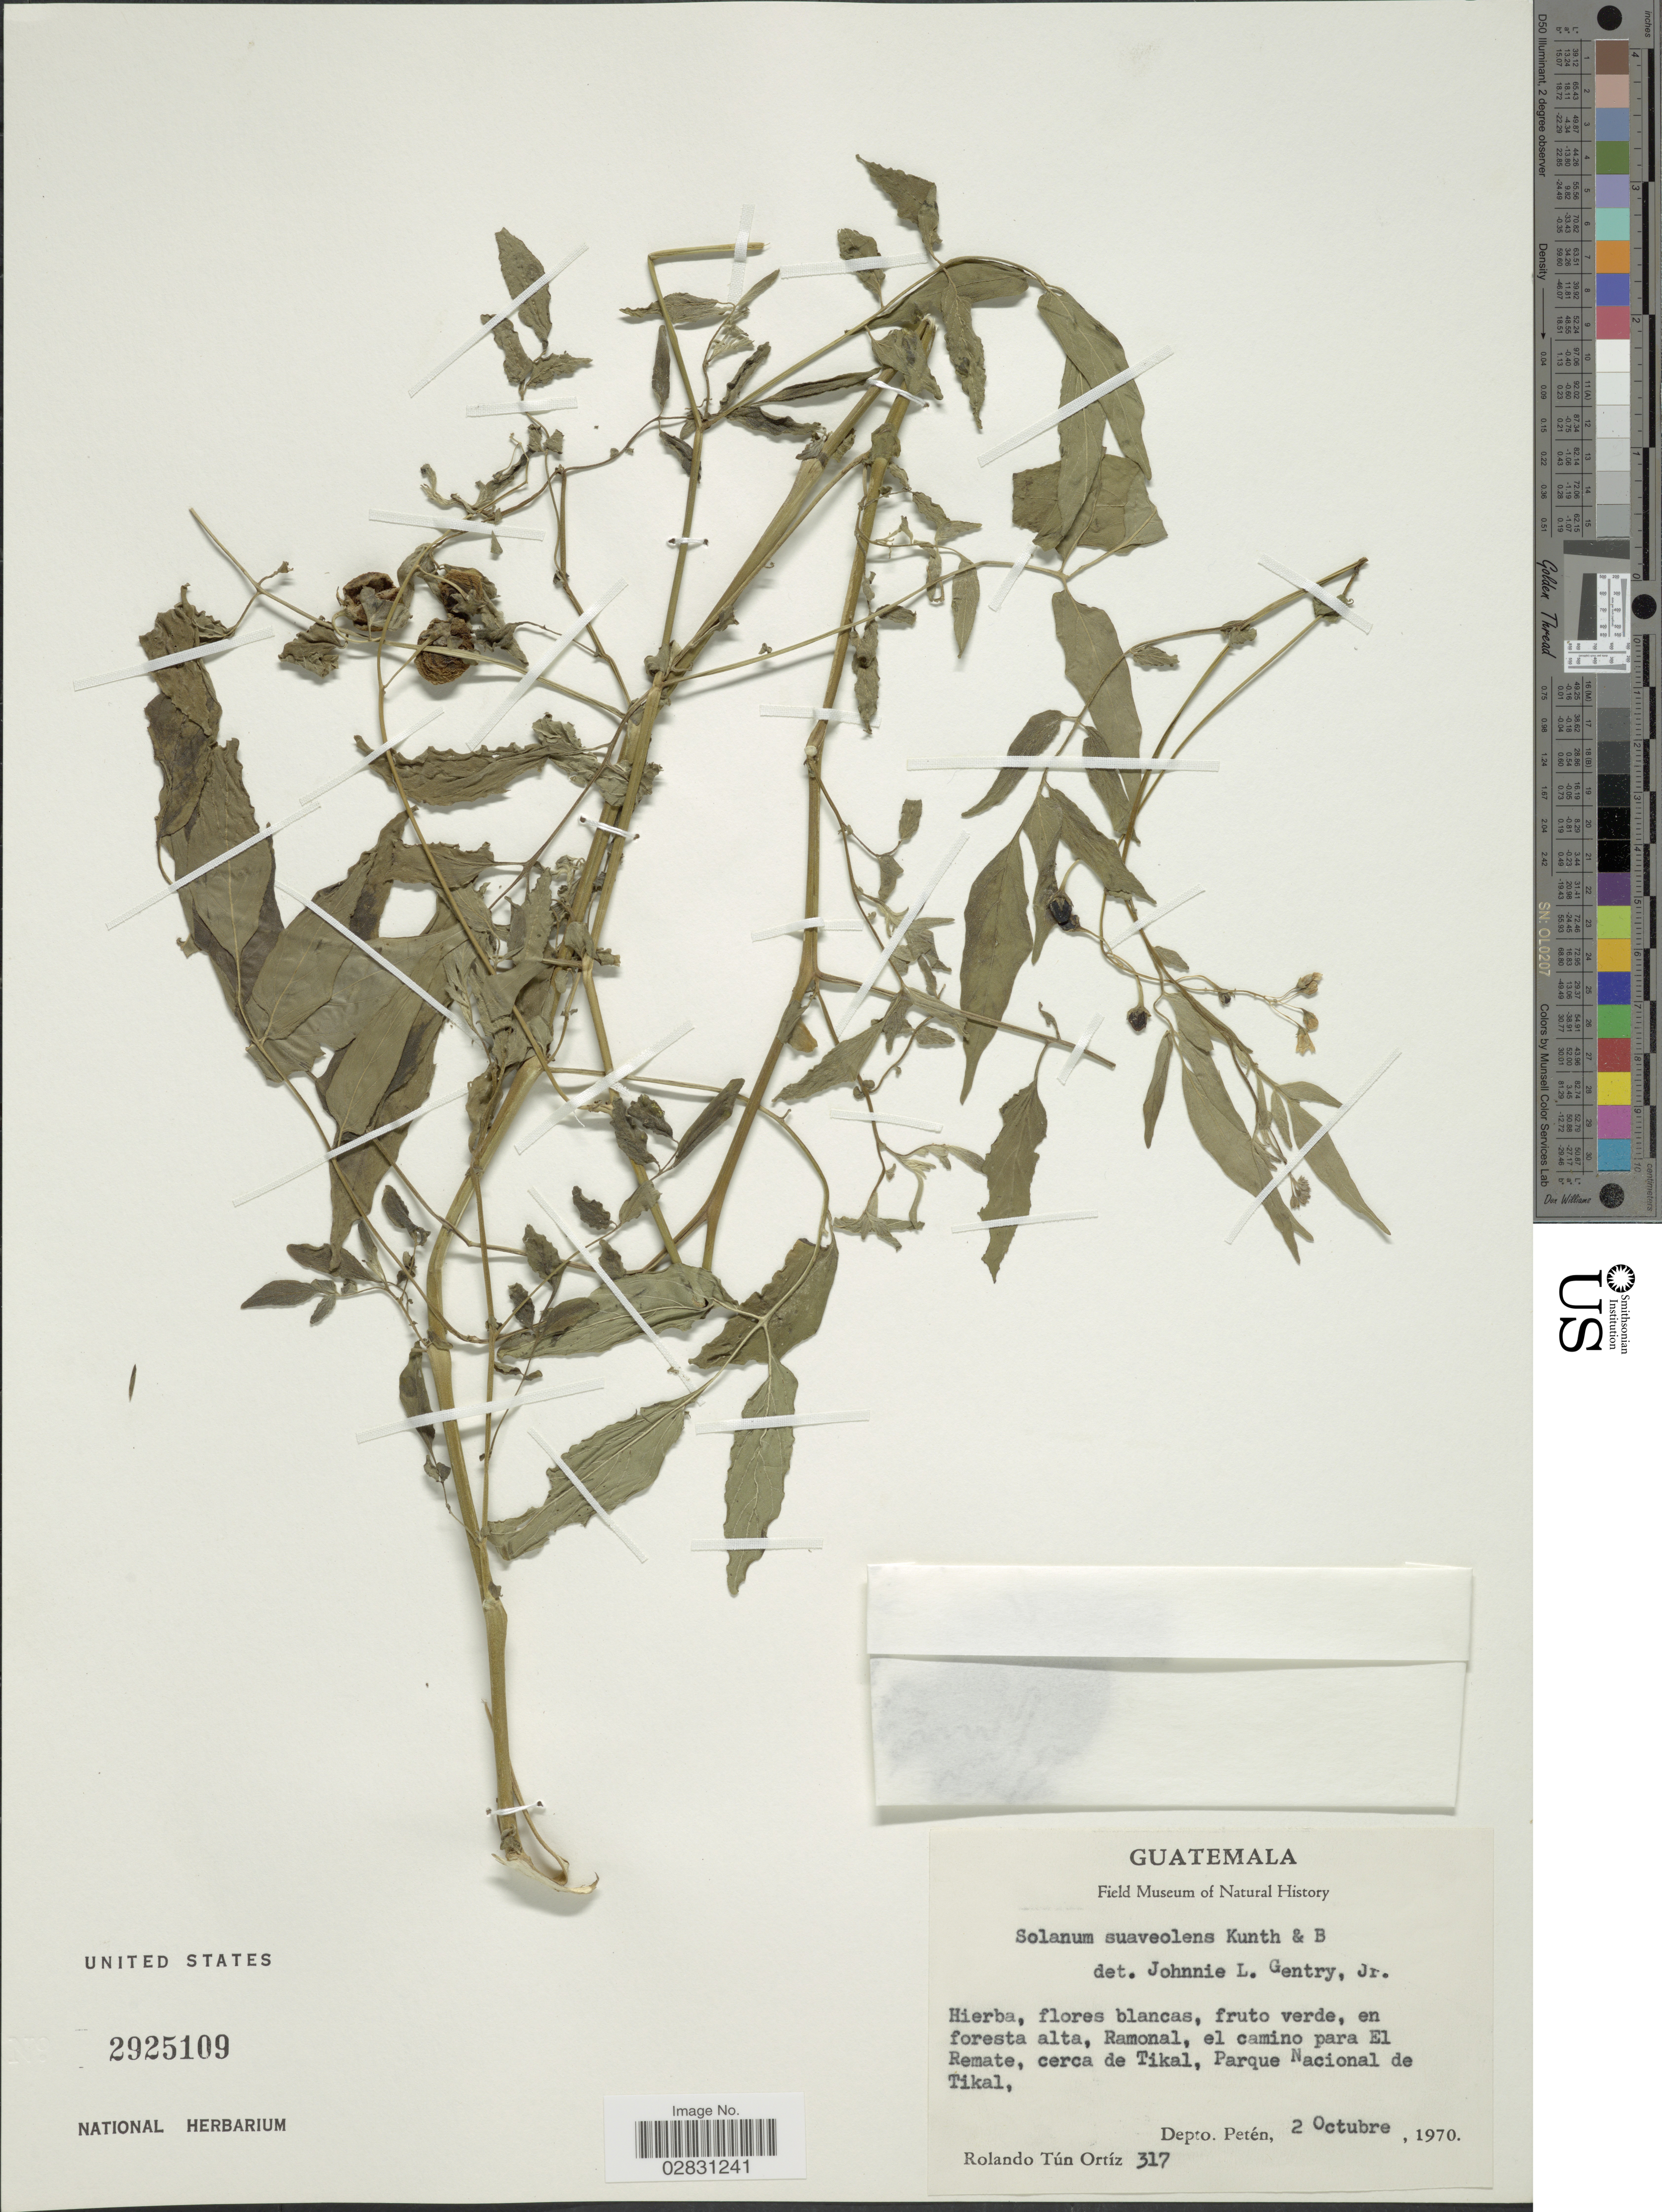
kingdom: Plantae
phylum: Tracheophyta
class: Magnoliopsida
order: Solanales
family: Solanaceae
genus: Solanum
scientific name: Solanum suaveolens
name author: Kunth & C.D. Bouché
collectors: R. T. Ortíz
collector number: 317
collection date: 1970-10-02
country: Guatemala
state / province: El Petén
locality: Ramonal, el camino para El Remate, cerca de Tikal, Parque Nacional de Tikal, Depto. Petén.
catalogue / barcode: US 2925109